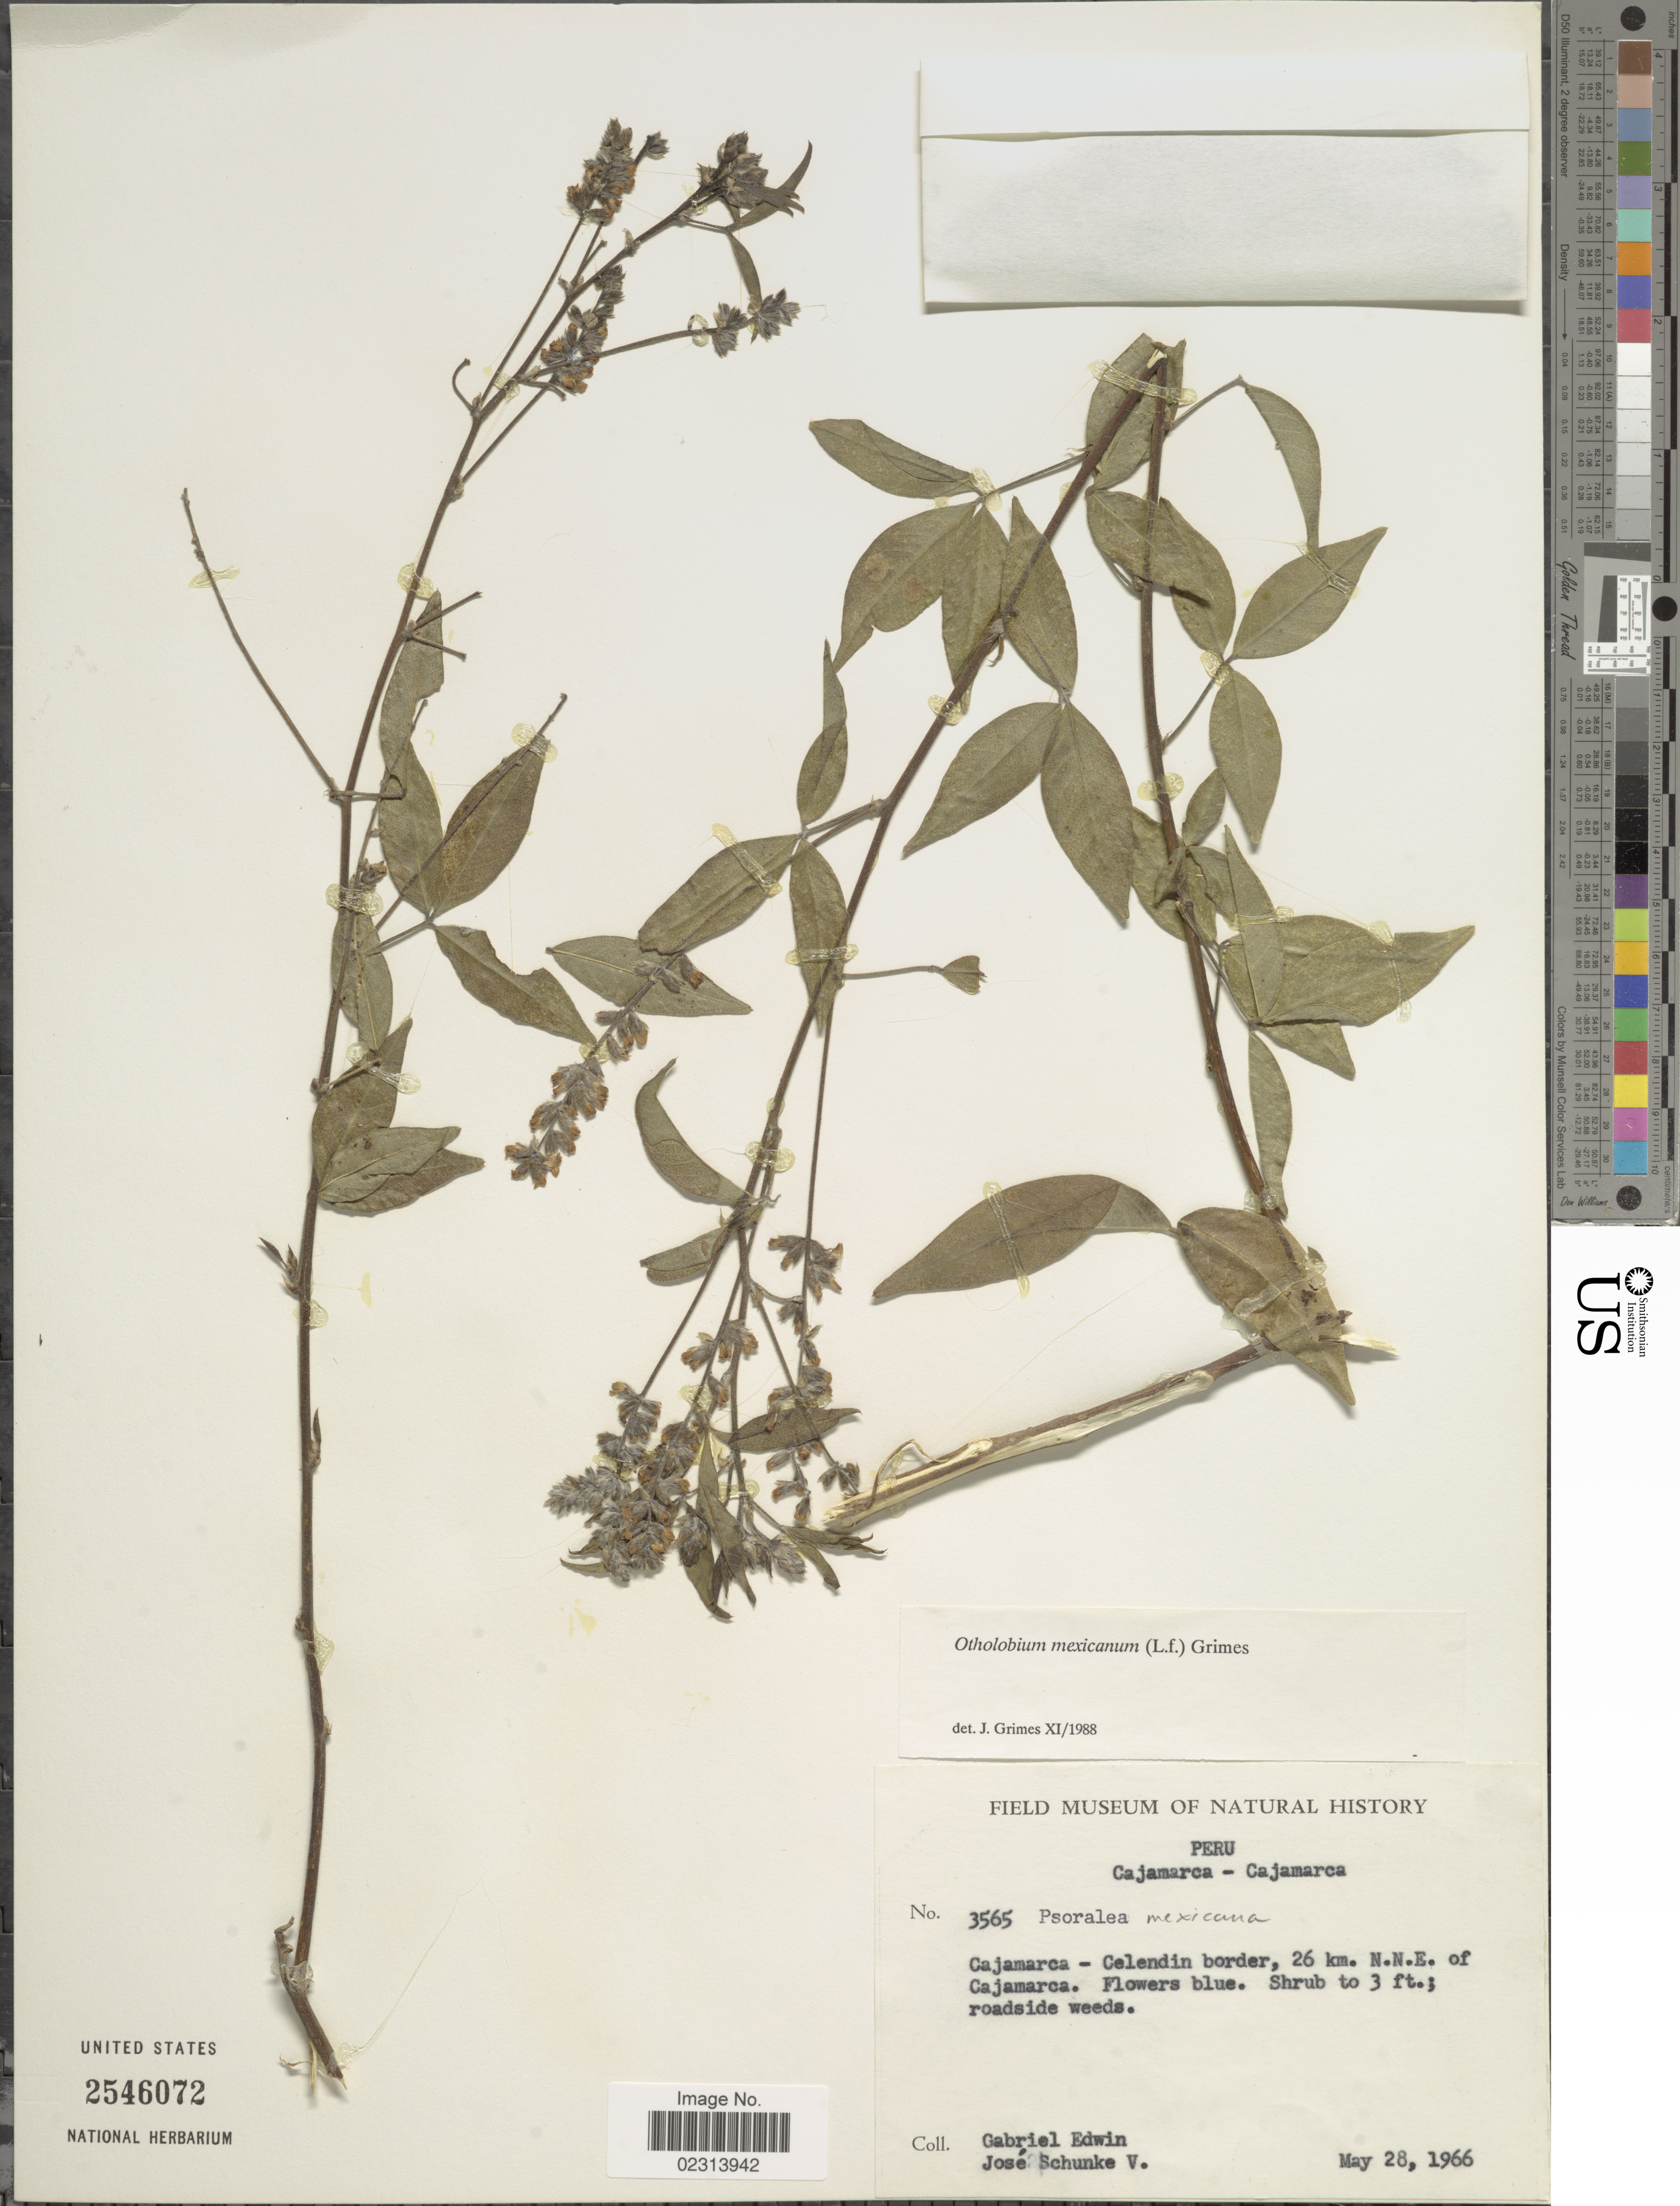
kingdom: Plantae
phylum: Tracheophyta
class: Magnoliopsida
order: Fabales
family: Fabaceae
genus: Otholobium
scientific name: Otholobium mexicanum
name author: (L. f.) J.W. Grimes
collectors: G. Edwin & J. Schunke Vigo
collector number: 3565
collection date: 1966-05-28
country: Peru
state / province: Cajamarca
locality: Cajamarca - Cajamarca, Celendin border, 26 km. N. N. E. of Cajamarca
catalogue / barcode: US 2546072